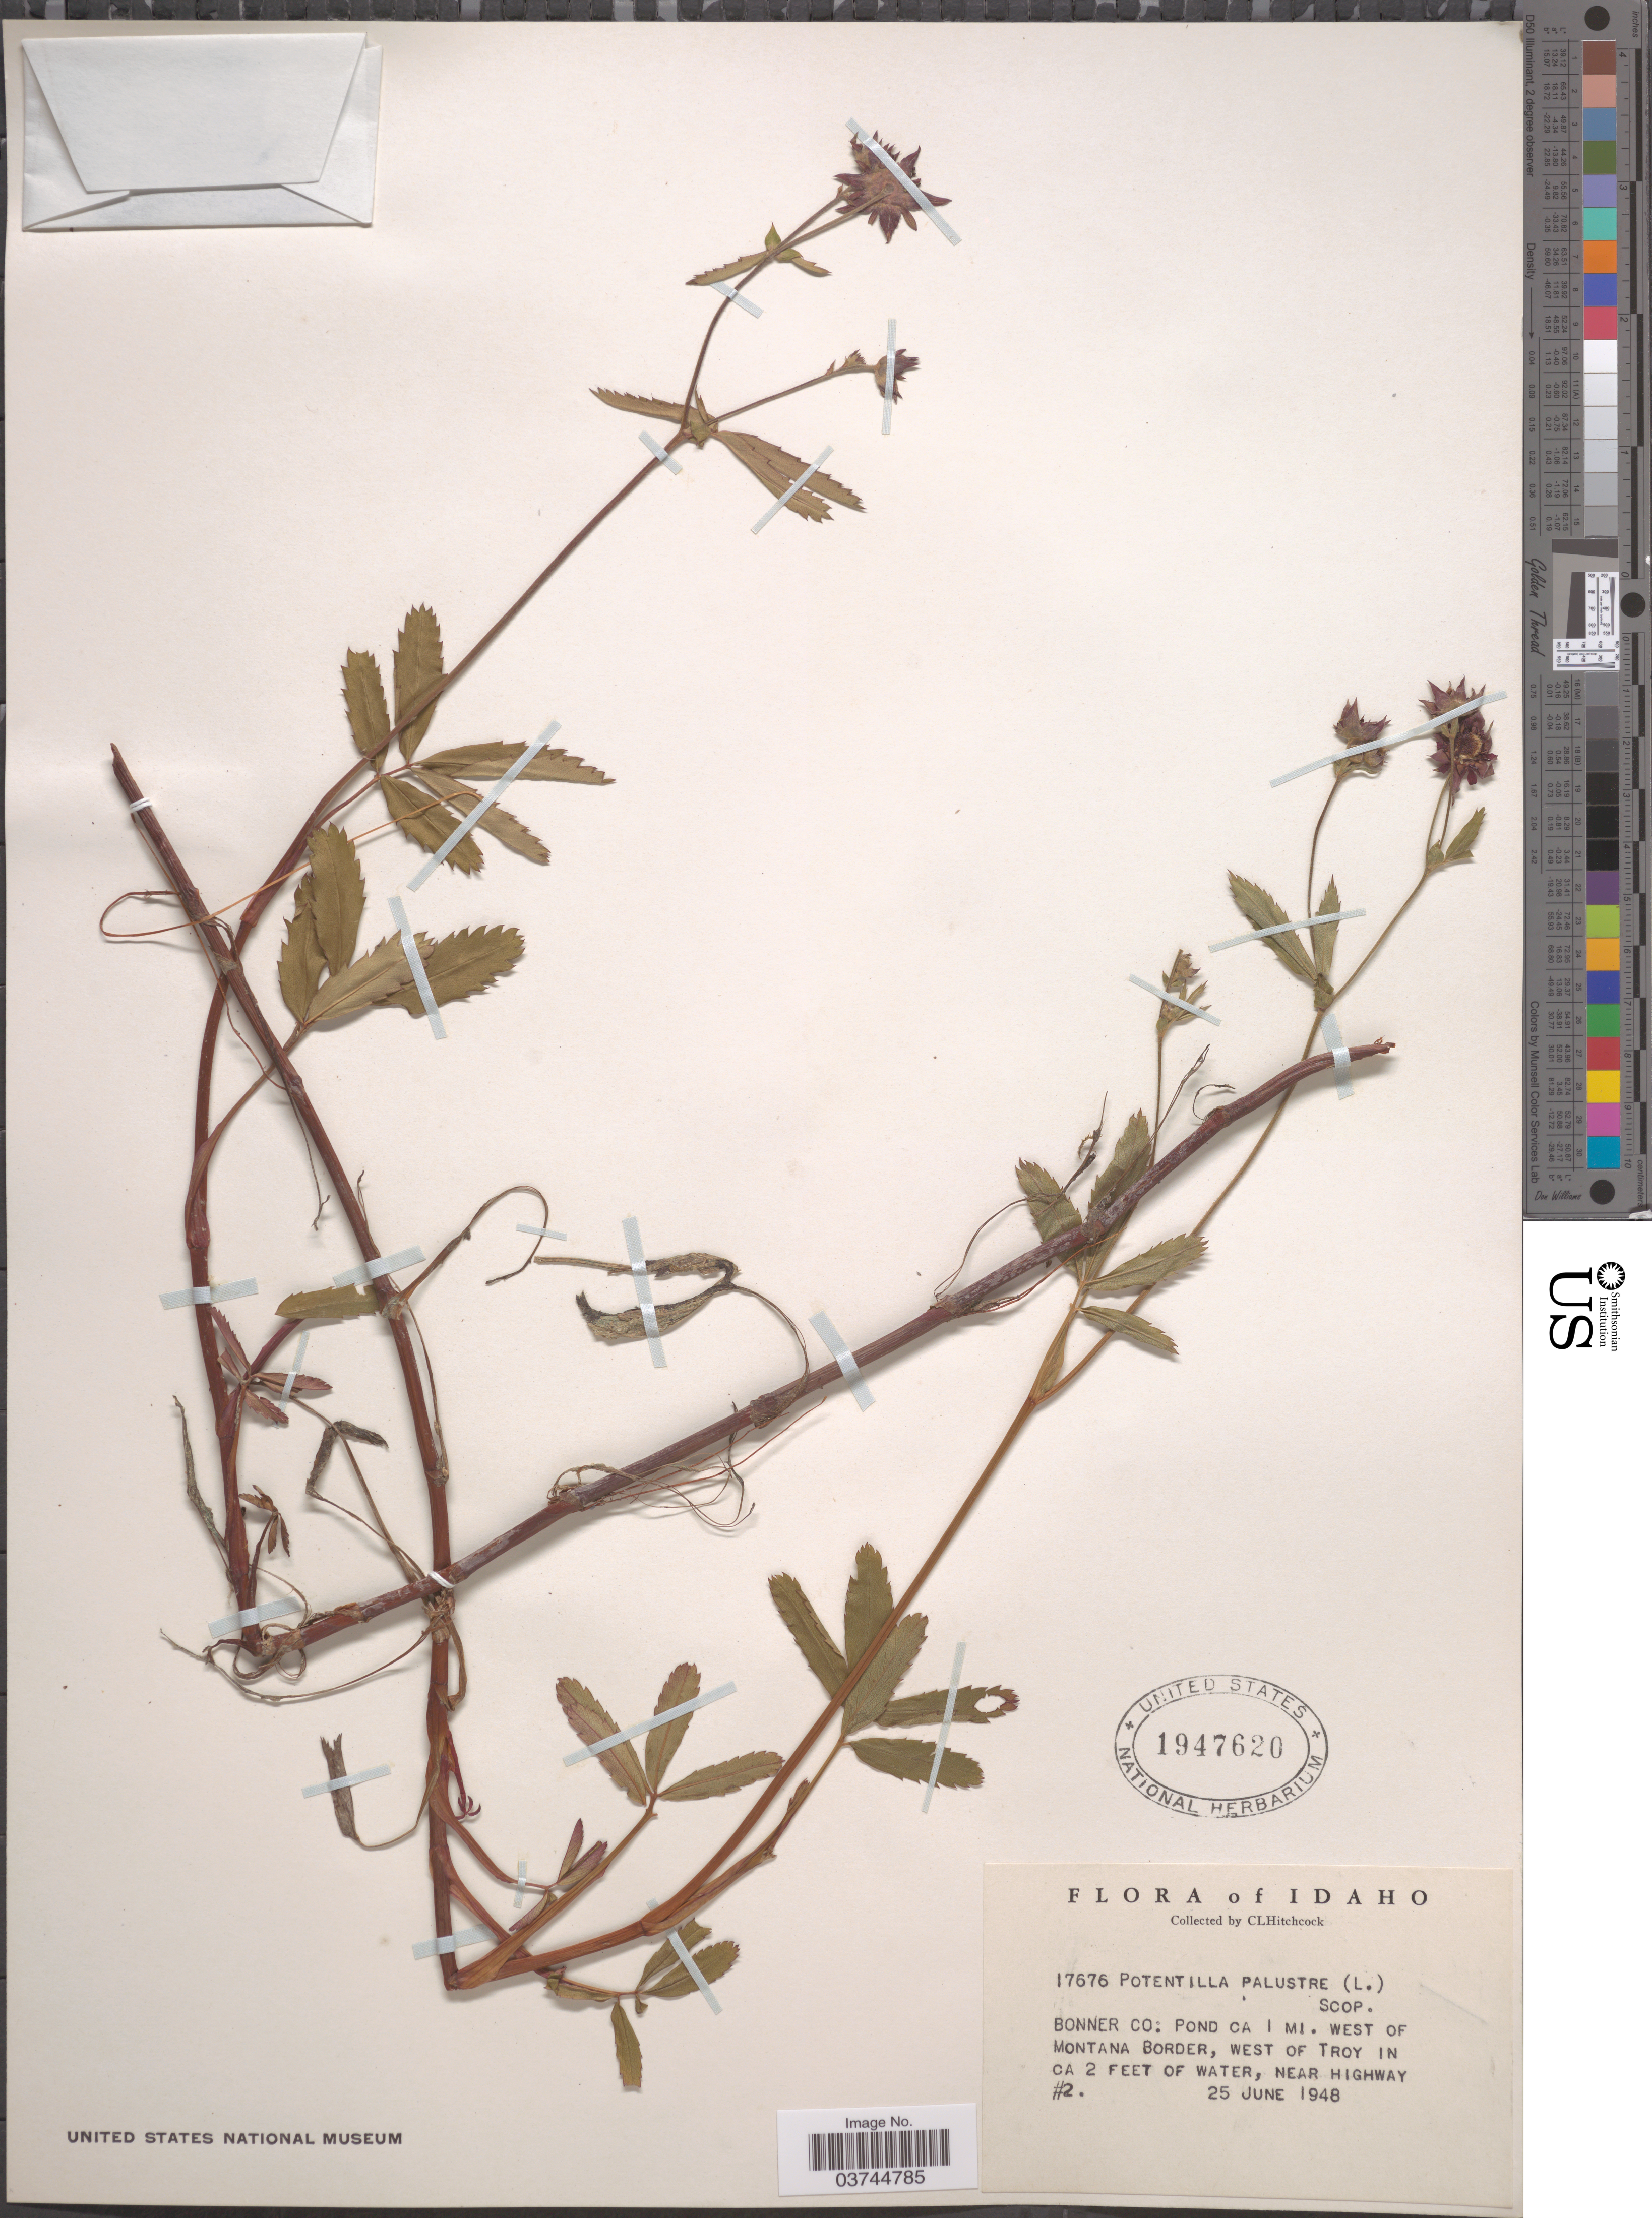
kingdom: Plantae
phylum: Tracheophyta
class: Magnoliopsida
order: Rosales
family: Rosaceae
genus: Comarum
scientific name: Comarum palustre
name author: L.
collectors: C. L. Hitchcock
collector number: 2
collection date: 1948-06-25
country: United States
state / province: Idaho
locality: Bonner Co: Pond ca 1 mi. west of Montana Border, west of Troy in ca 2 feet of water, near highway.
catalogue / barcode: US 1947620